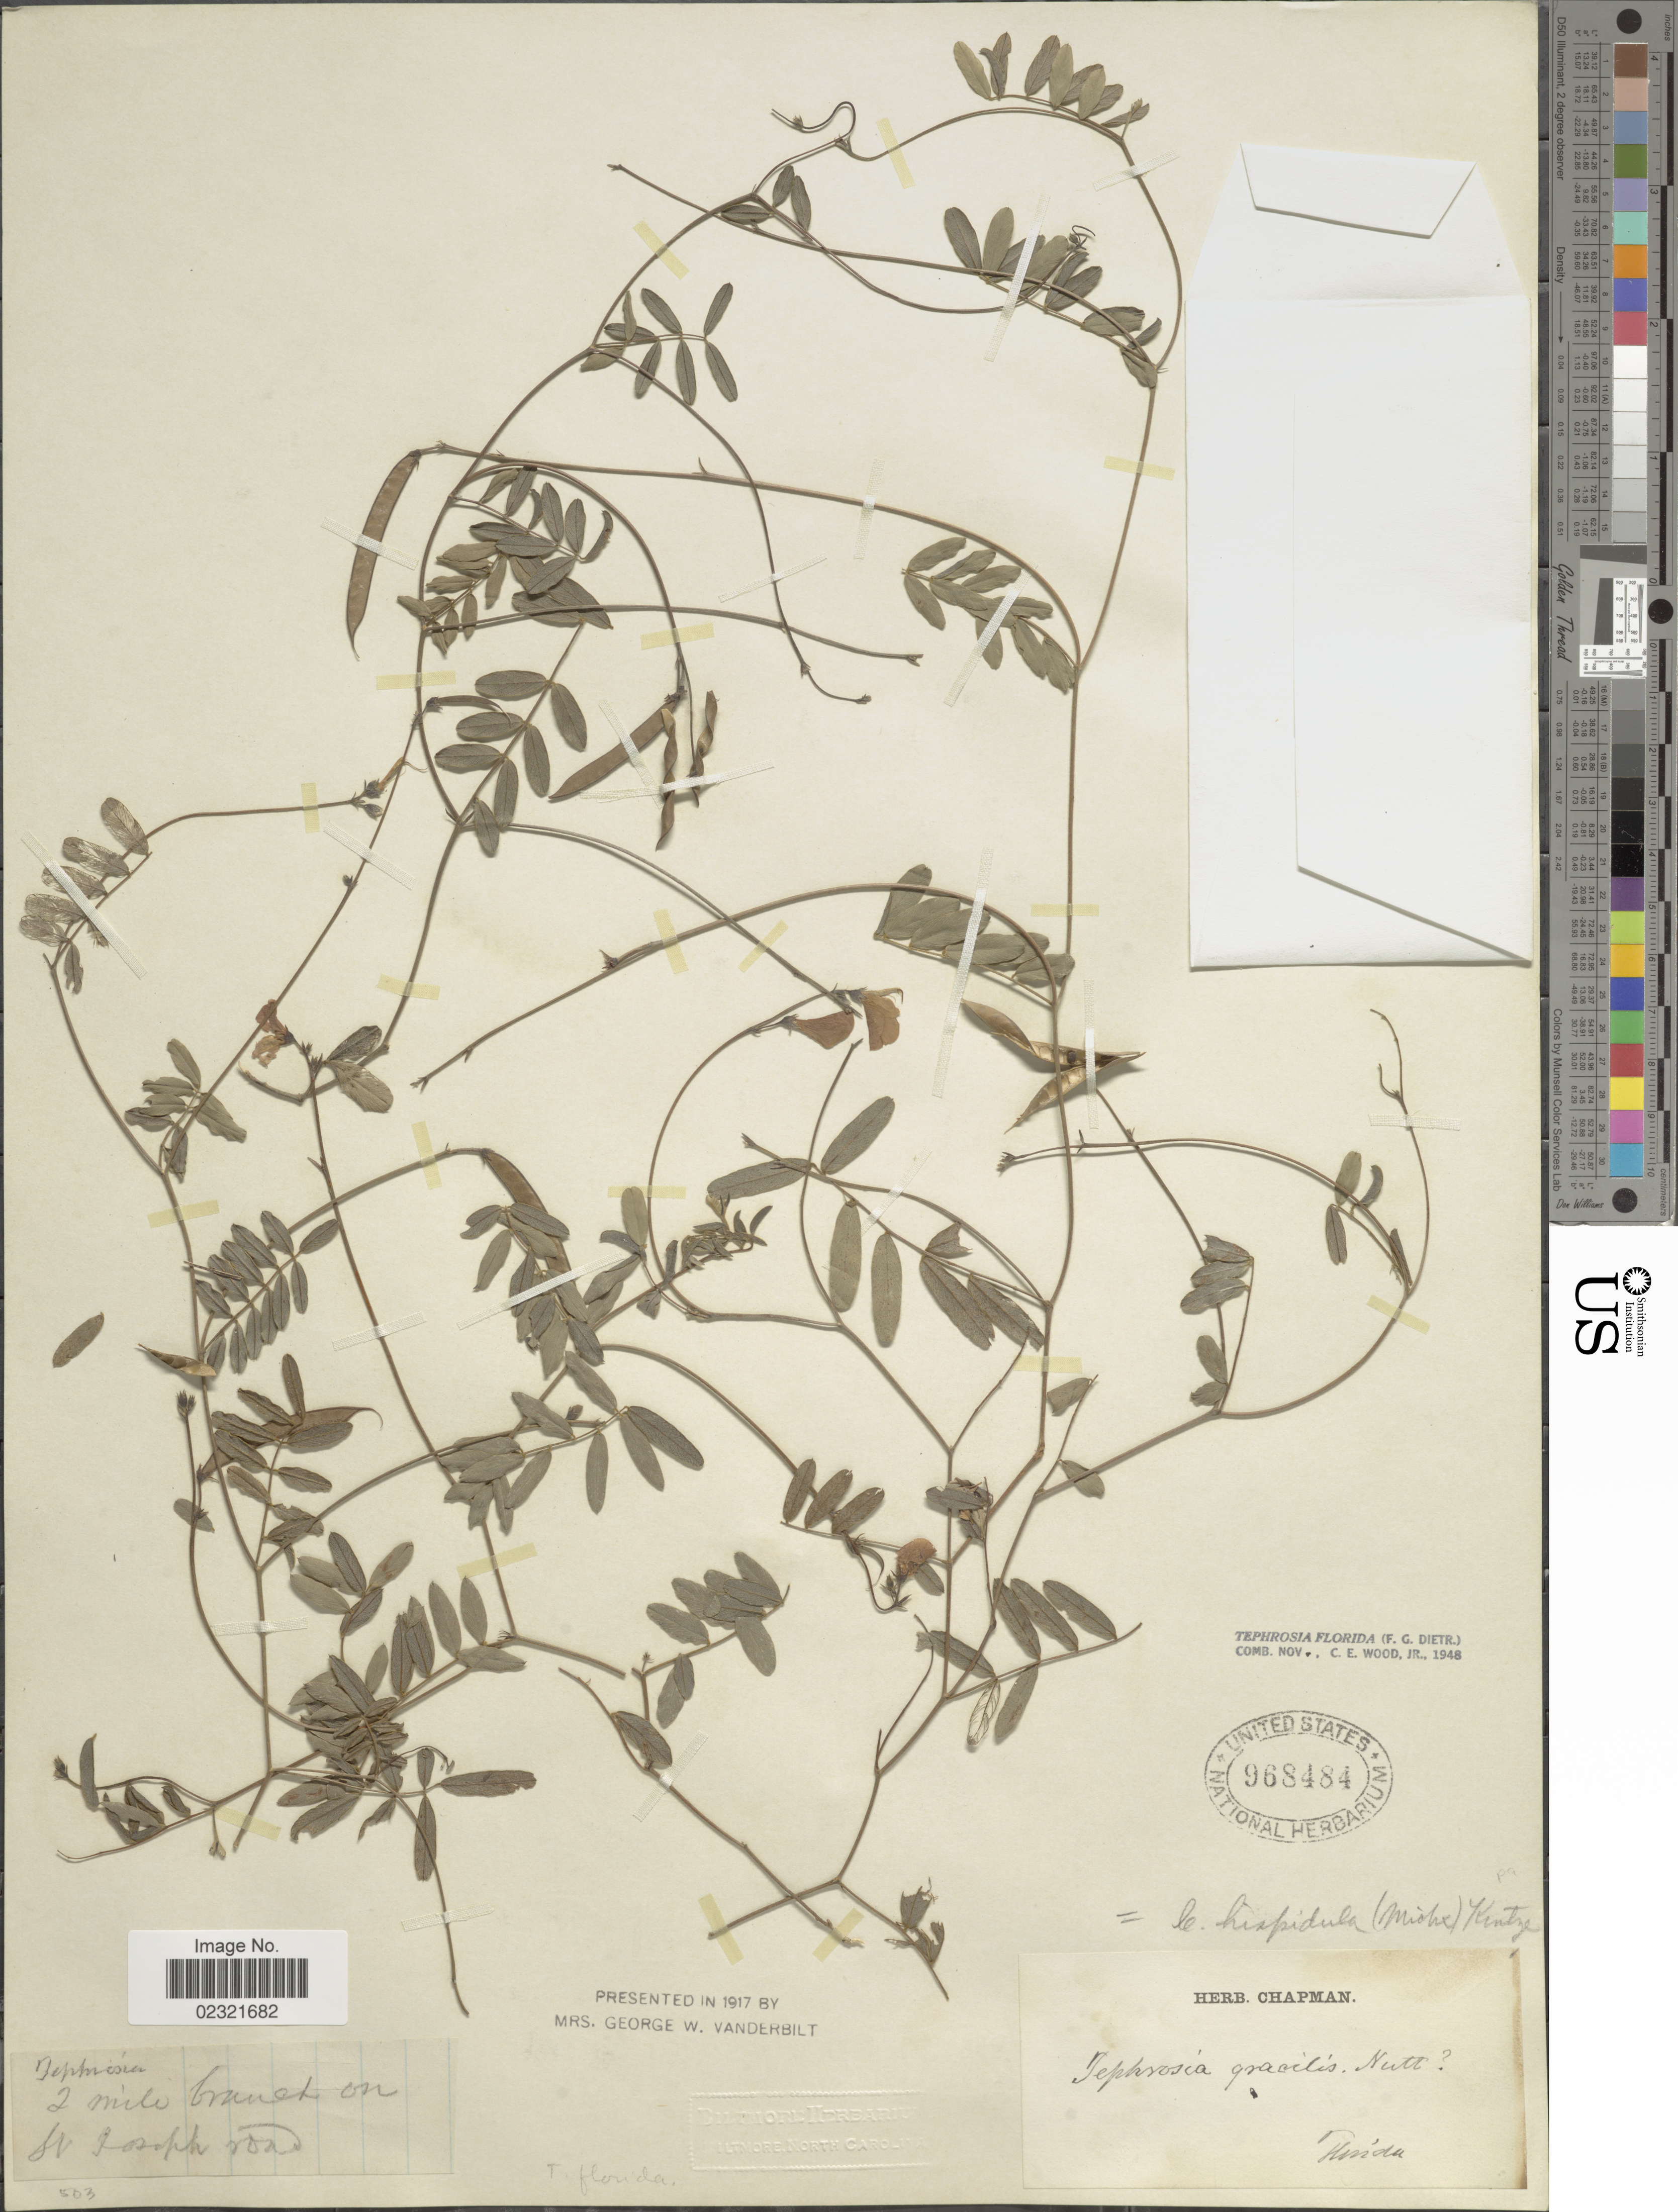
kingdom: Plantae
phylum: Tracheophyta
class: Magnoliopsida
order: Fabales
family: Fabaceae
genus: Tephrosia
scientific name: Tephrosia florida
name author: (Dietr.) C.E. Wood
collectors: ex herb. Chapman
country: United States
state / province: Florida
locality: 2 mile branch on St Joseph road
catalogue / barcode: US 968484